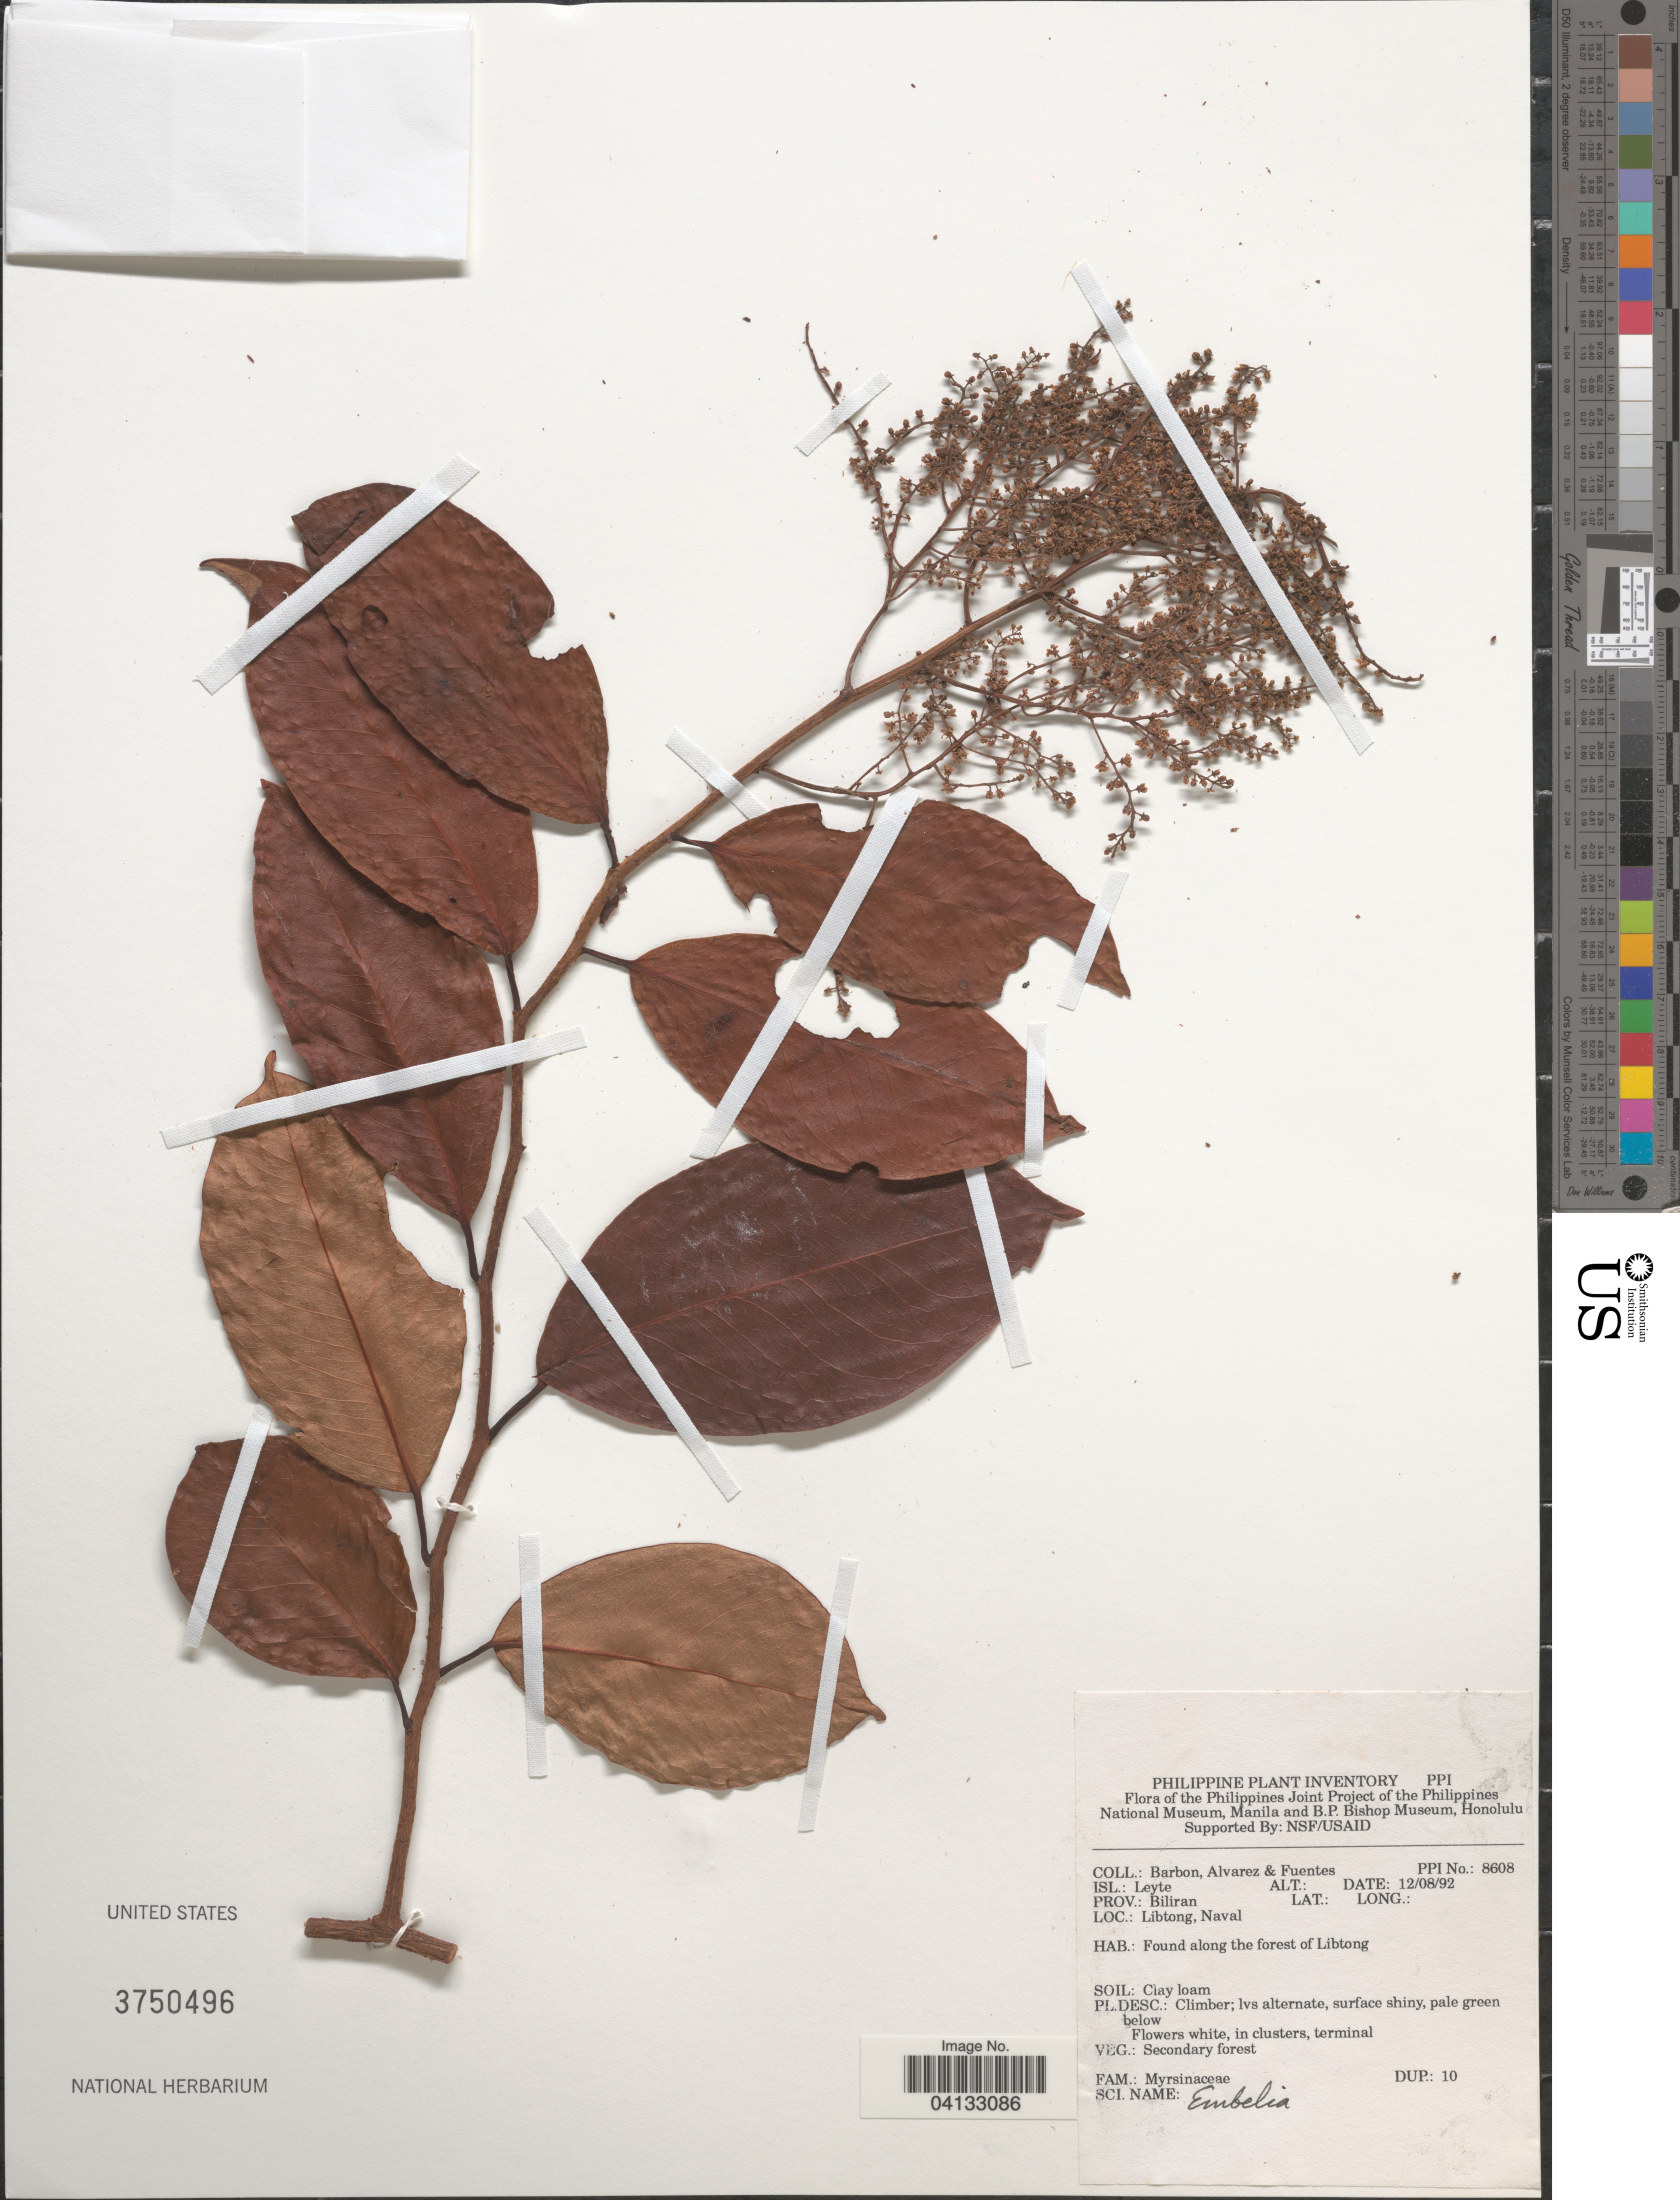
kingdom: Plantae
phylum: Tracheophyta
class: Magnoliopsida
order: Ericales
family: Primulaceae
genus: Embelia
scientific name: Embelia sp.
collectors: Barbon, -- Alvarez & -. Fuentes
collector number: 8608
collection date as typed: Transcribed d/m/y: 12/8/92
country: Philippines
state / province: Eastern Visayas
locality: Isl.: Leyte. Prov.: Biliran. Libtong, Naval. Found along the forest of Libtong.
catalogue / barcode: US 3750496